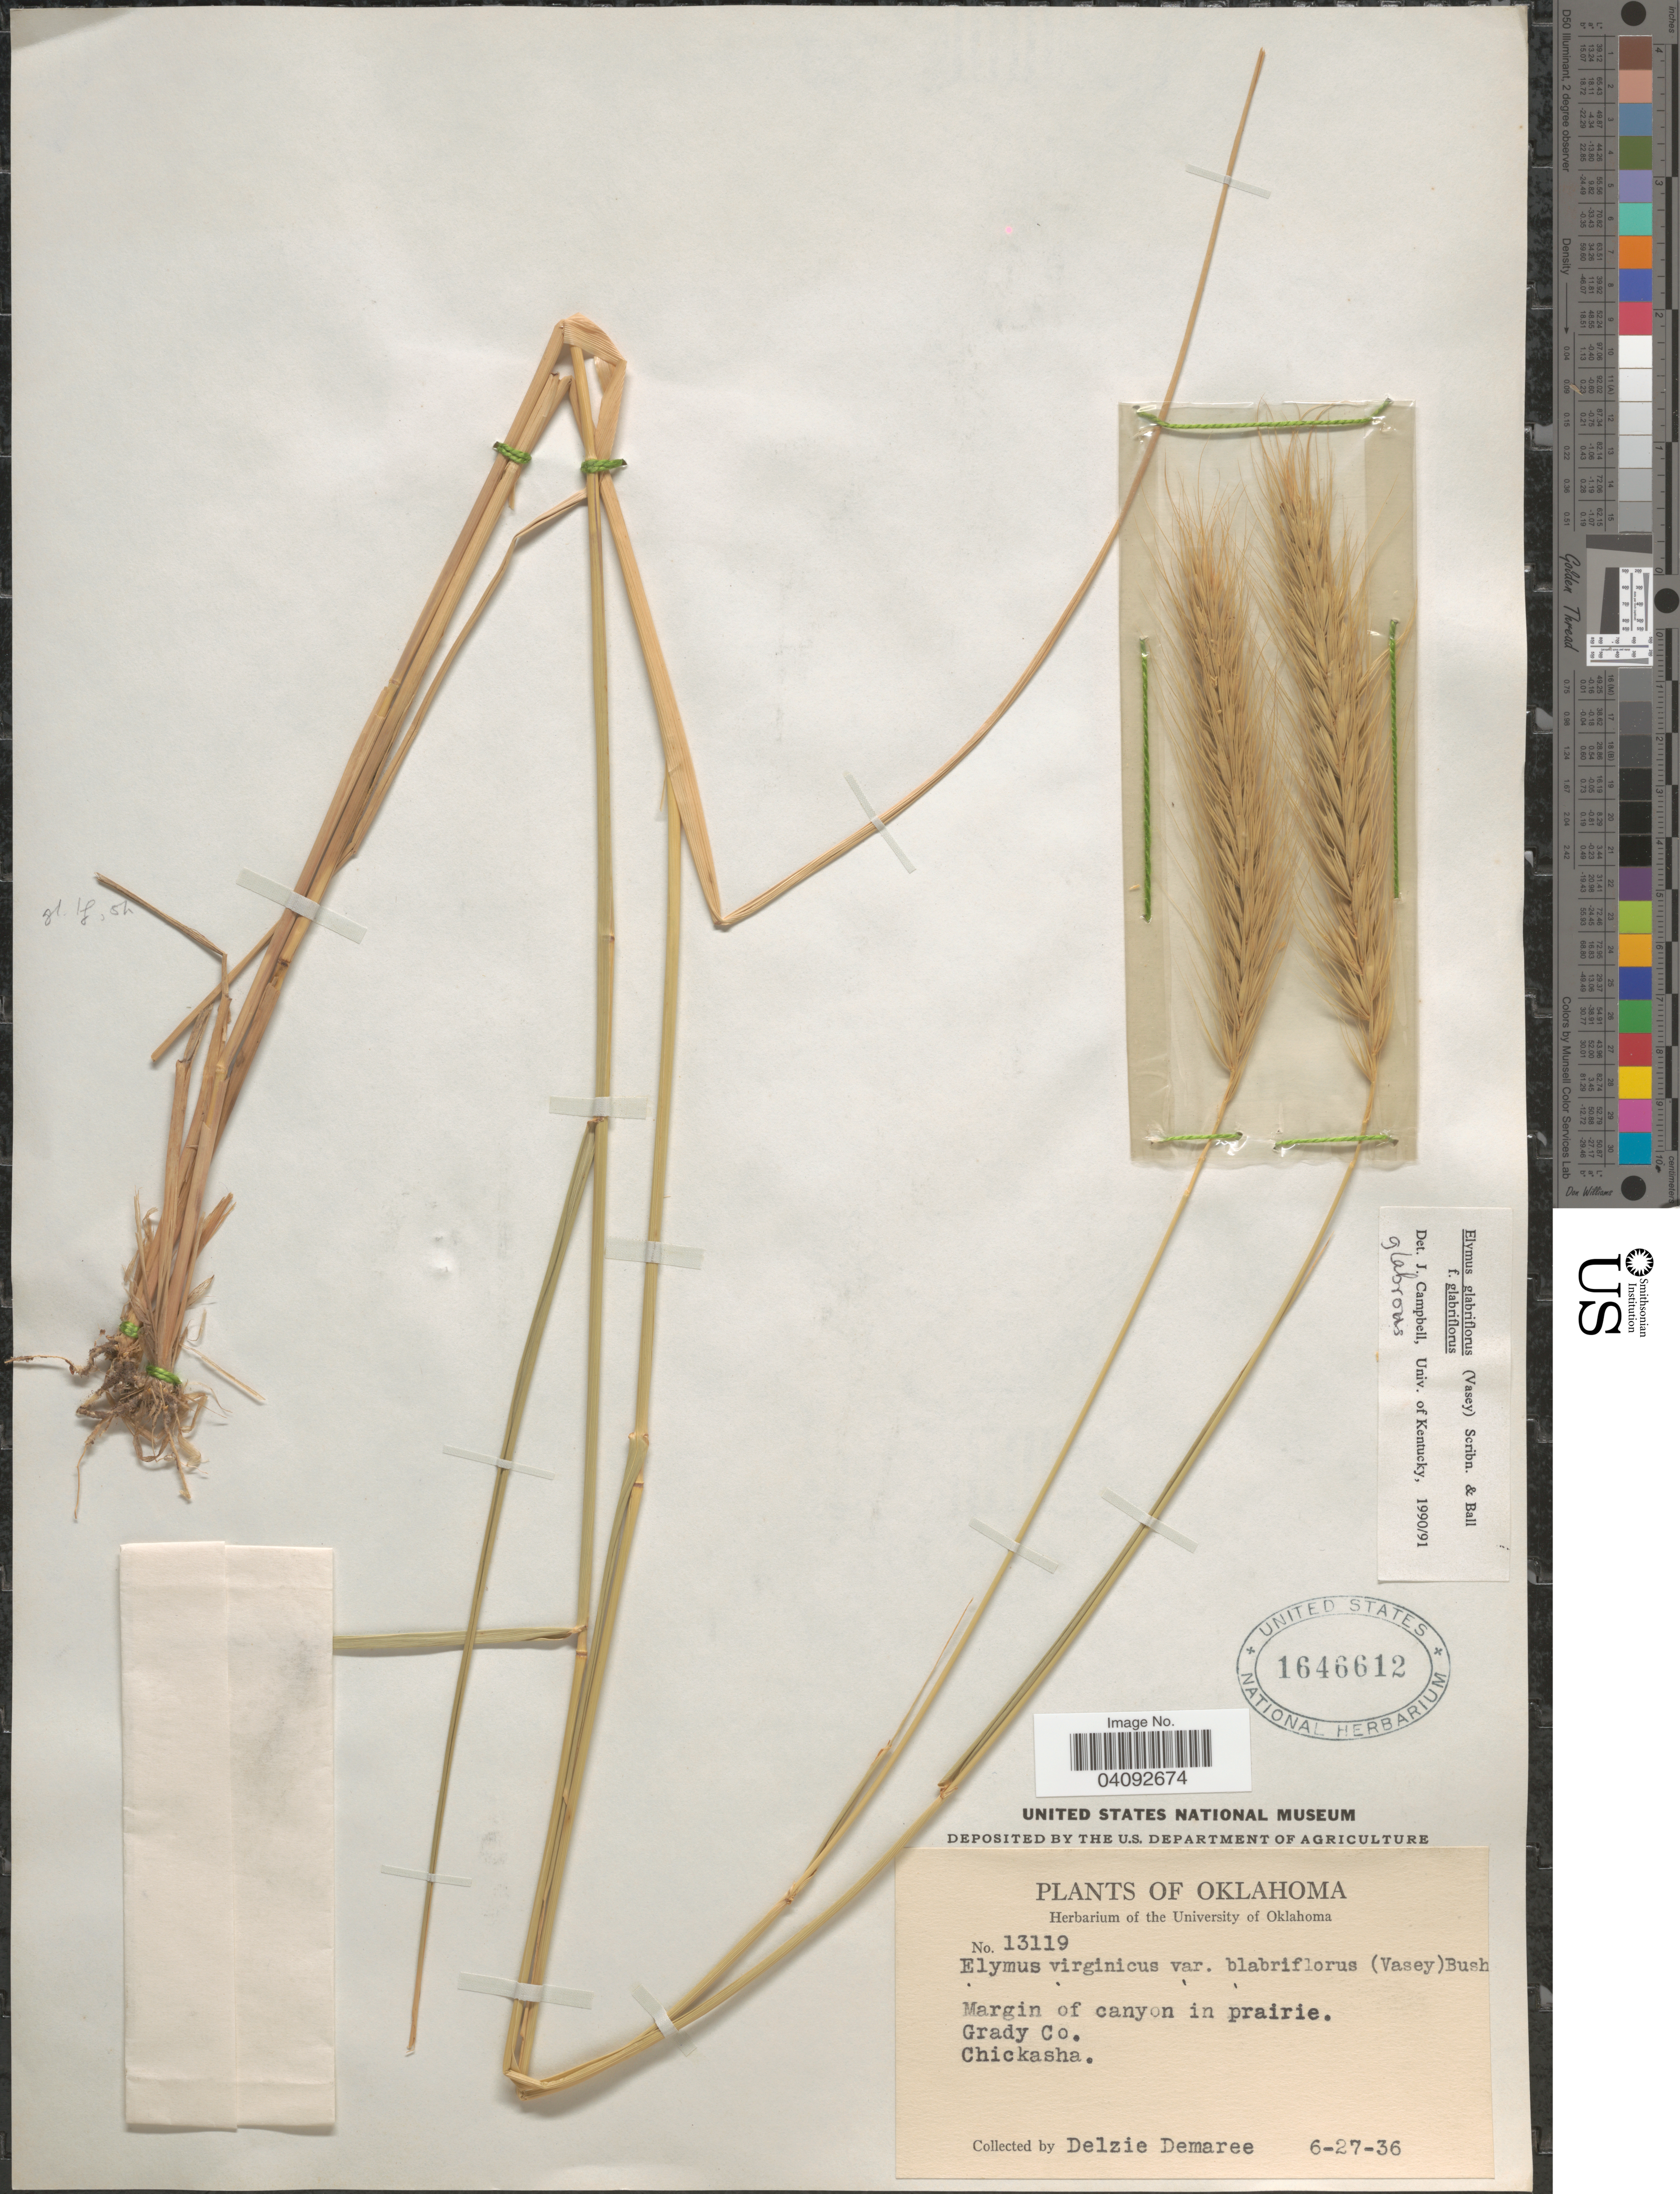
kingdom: Plantae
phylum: Tracheophyta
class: Liliopsida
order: Poales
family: Poaceae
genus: Elymus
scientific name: Elymus glabriflorus var. glabriflorus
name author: (Vasey ex L.H. Dewey) Scribn. & C.R. Ball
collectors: D. Demaree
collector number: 13119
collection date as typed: Transcribed d/m/y: 27/6/36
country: United States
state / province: Oklahoma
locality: Margin of canyon in prairie. Grady Co. Chickasha.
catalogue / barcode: US 1646612